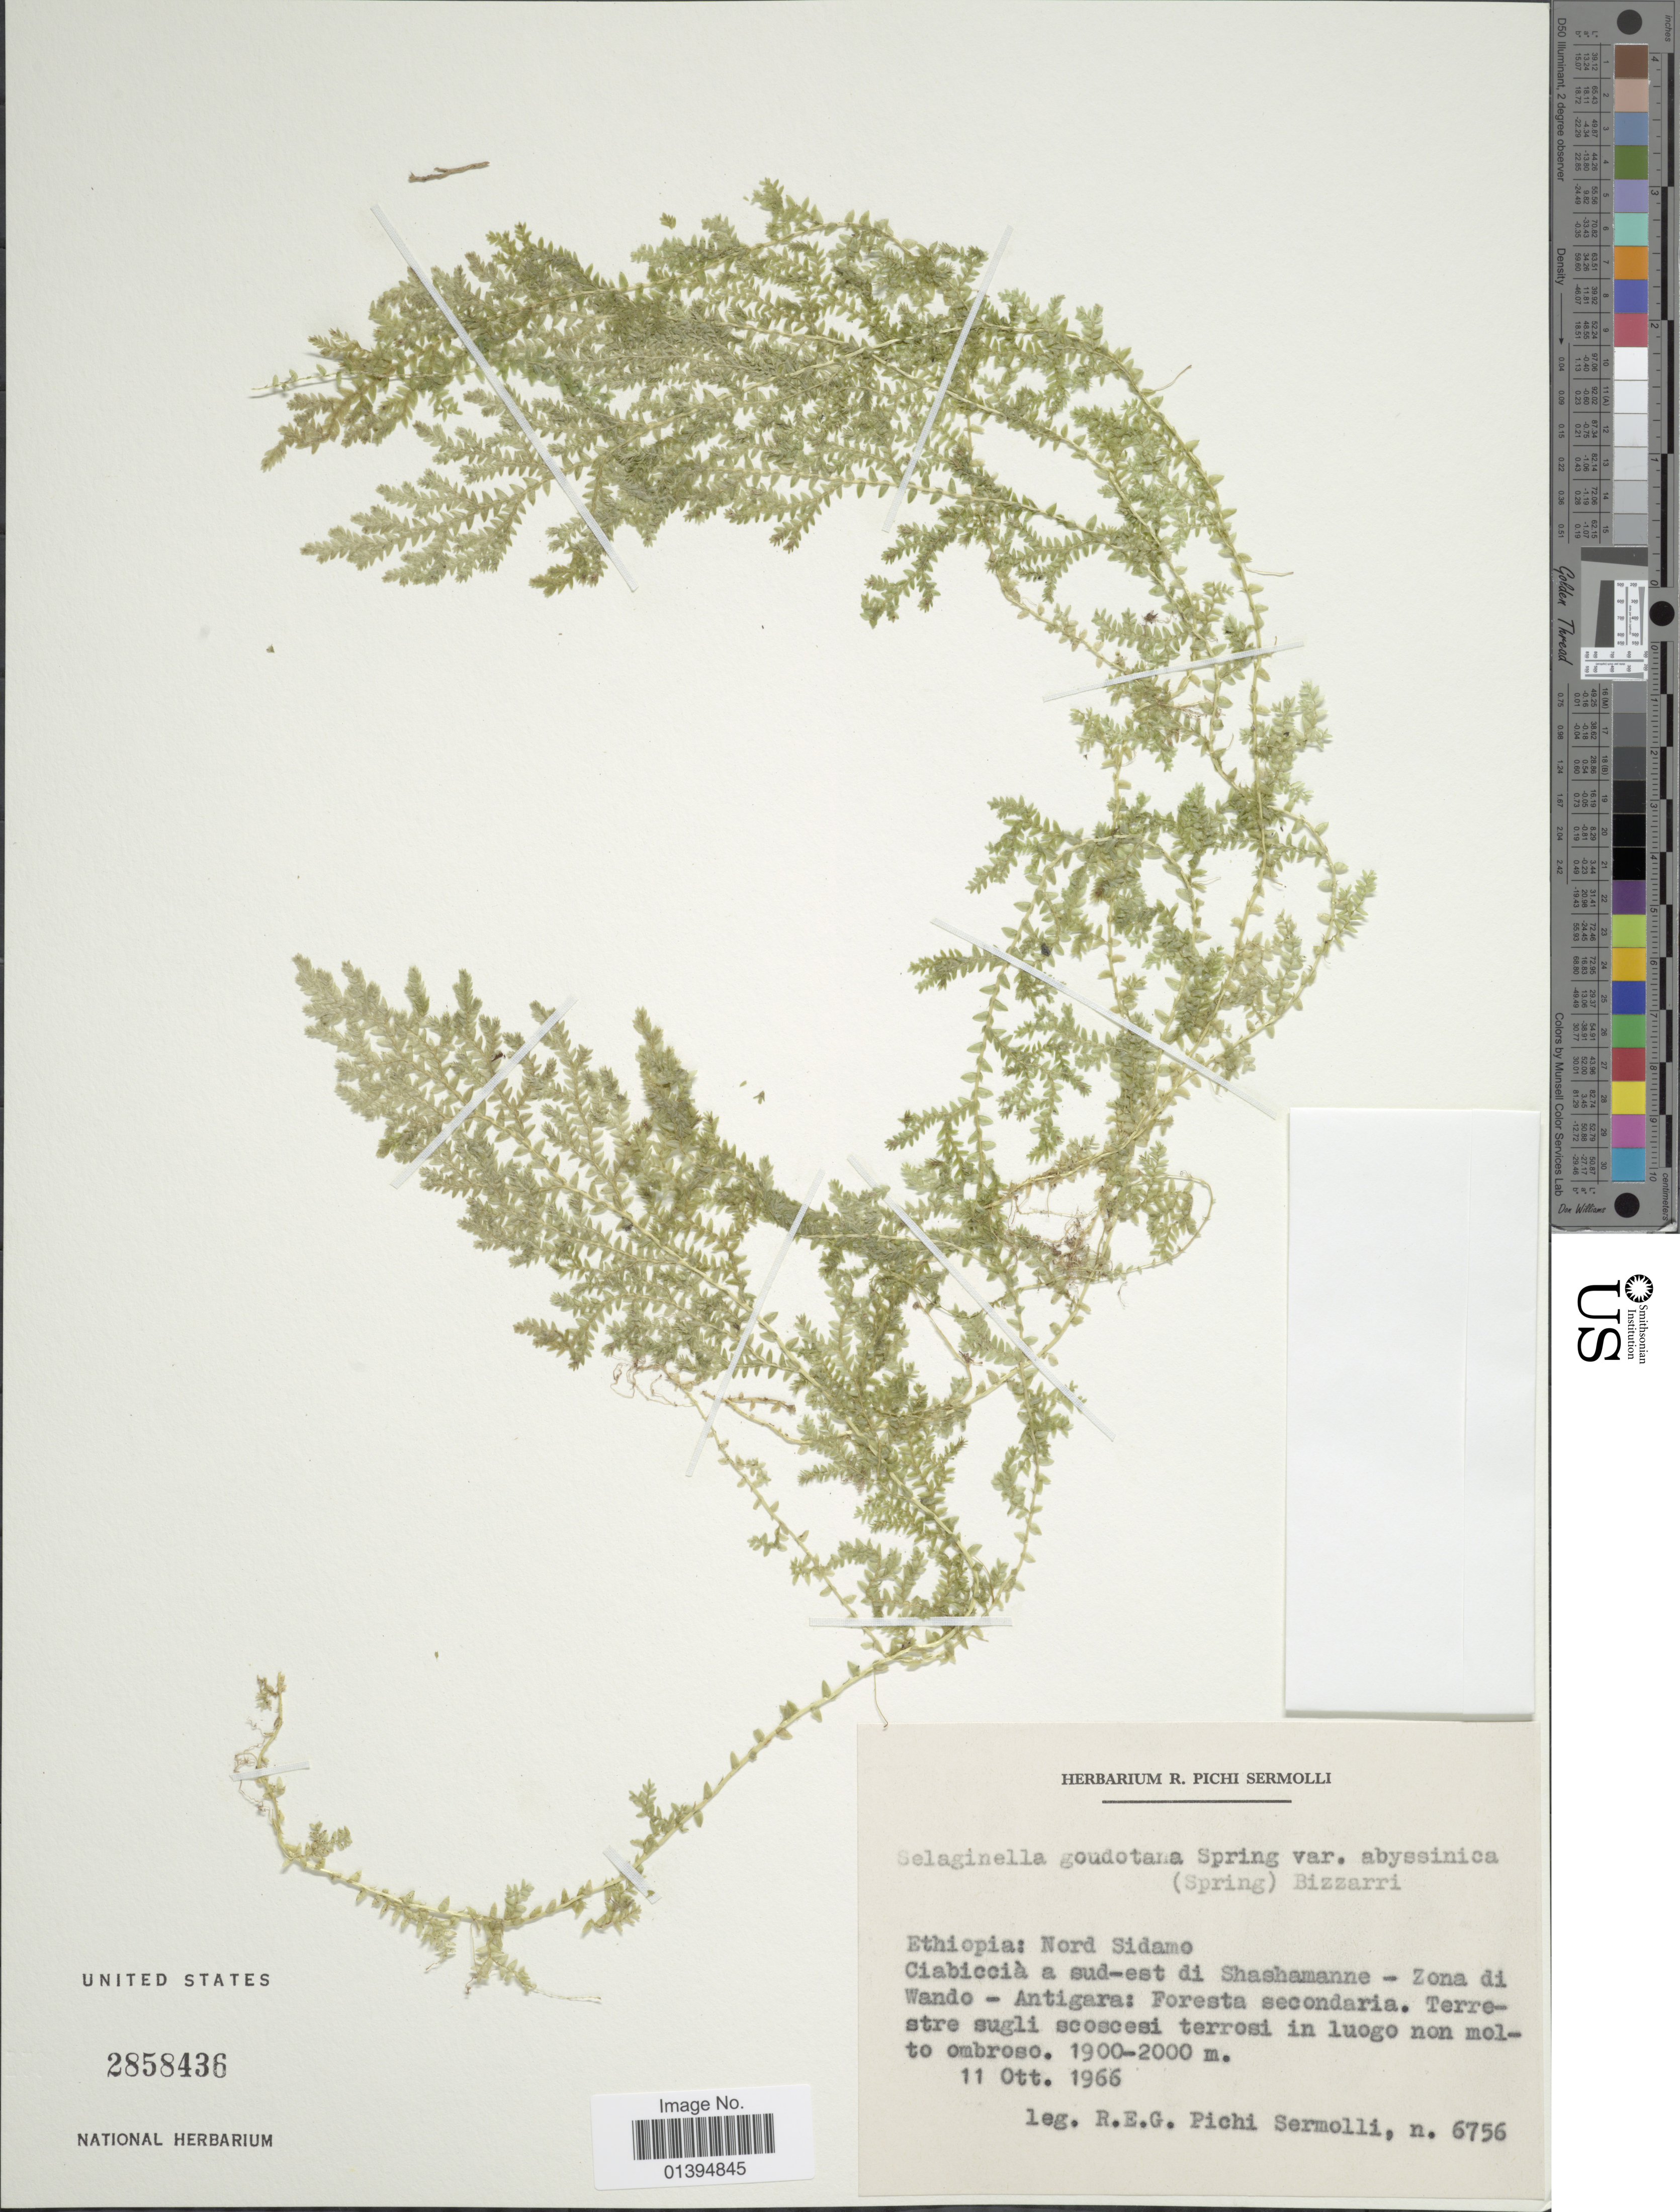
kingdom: Plantae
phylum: Tracheophyta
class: Lycopodiopsida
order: Selaginellales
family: Selaginellaceae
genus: Selaginella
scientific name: Selaginella goudotiana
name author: Spring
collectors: R. E. Pichi-Sermolli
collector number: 6756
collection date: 1966-10-11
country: Ethiopia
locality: Nord Sidamo, Ciabiccia a sud-est di Shashamanne - zona di Wando - Antigara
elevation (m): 1900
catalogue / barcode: US 2858436